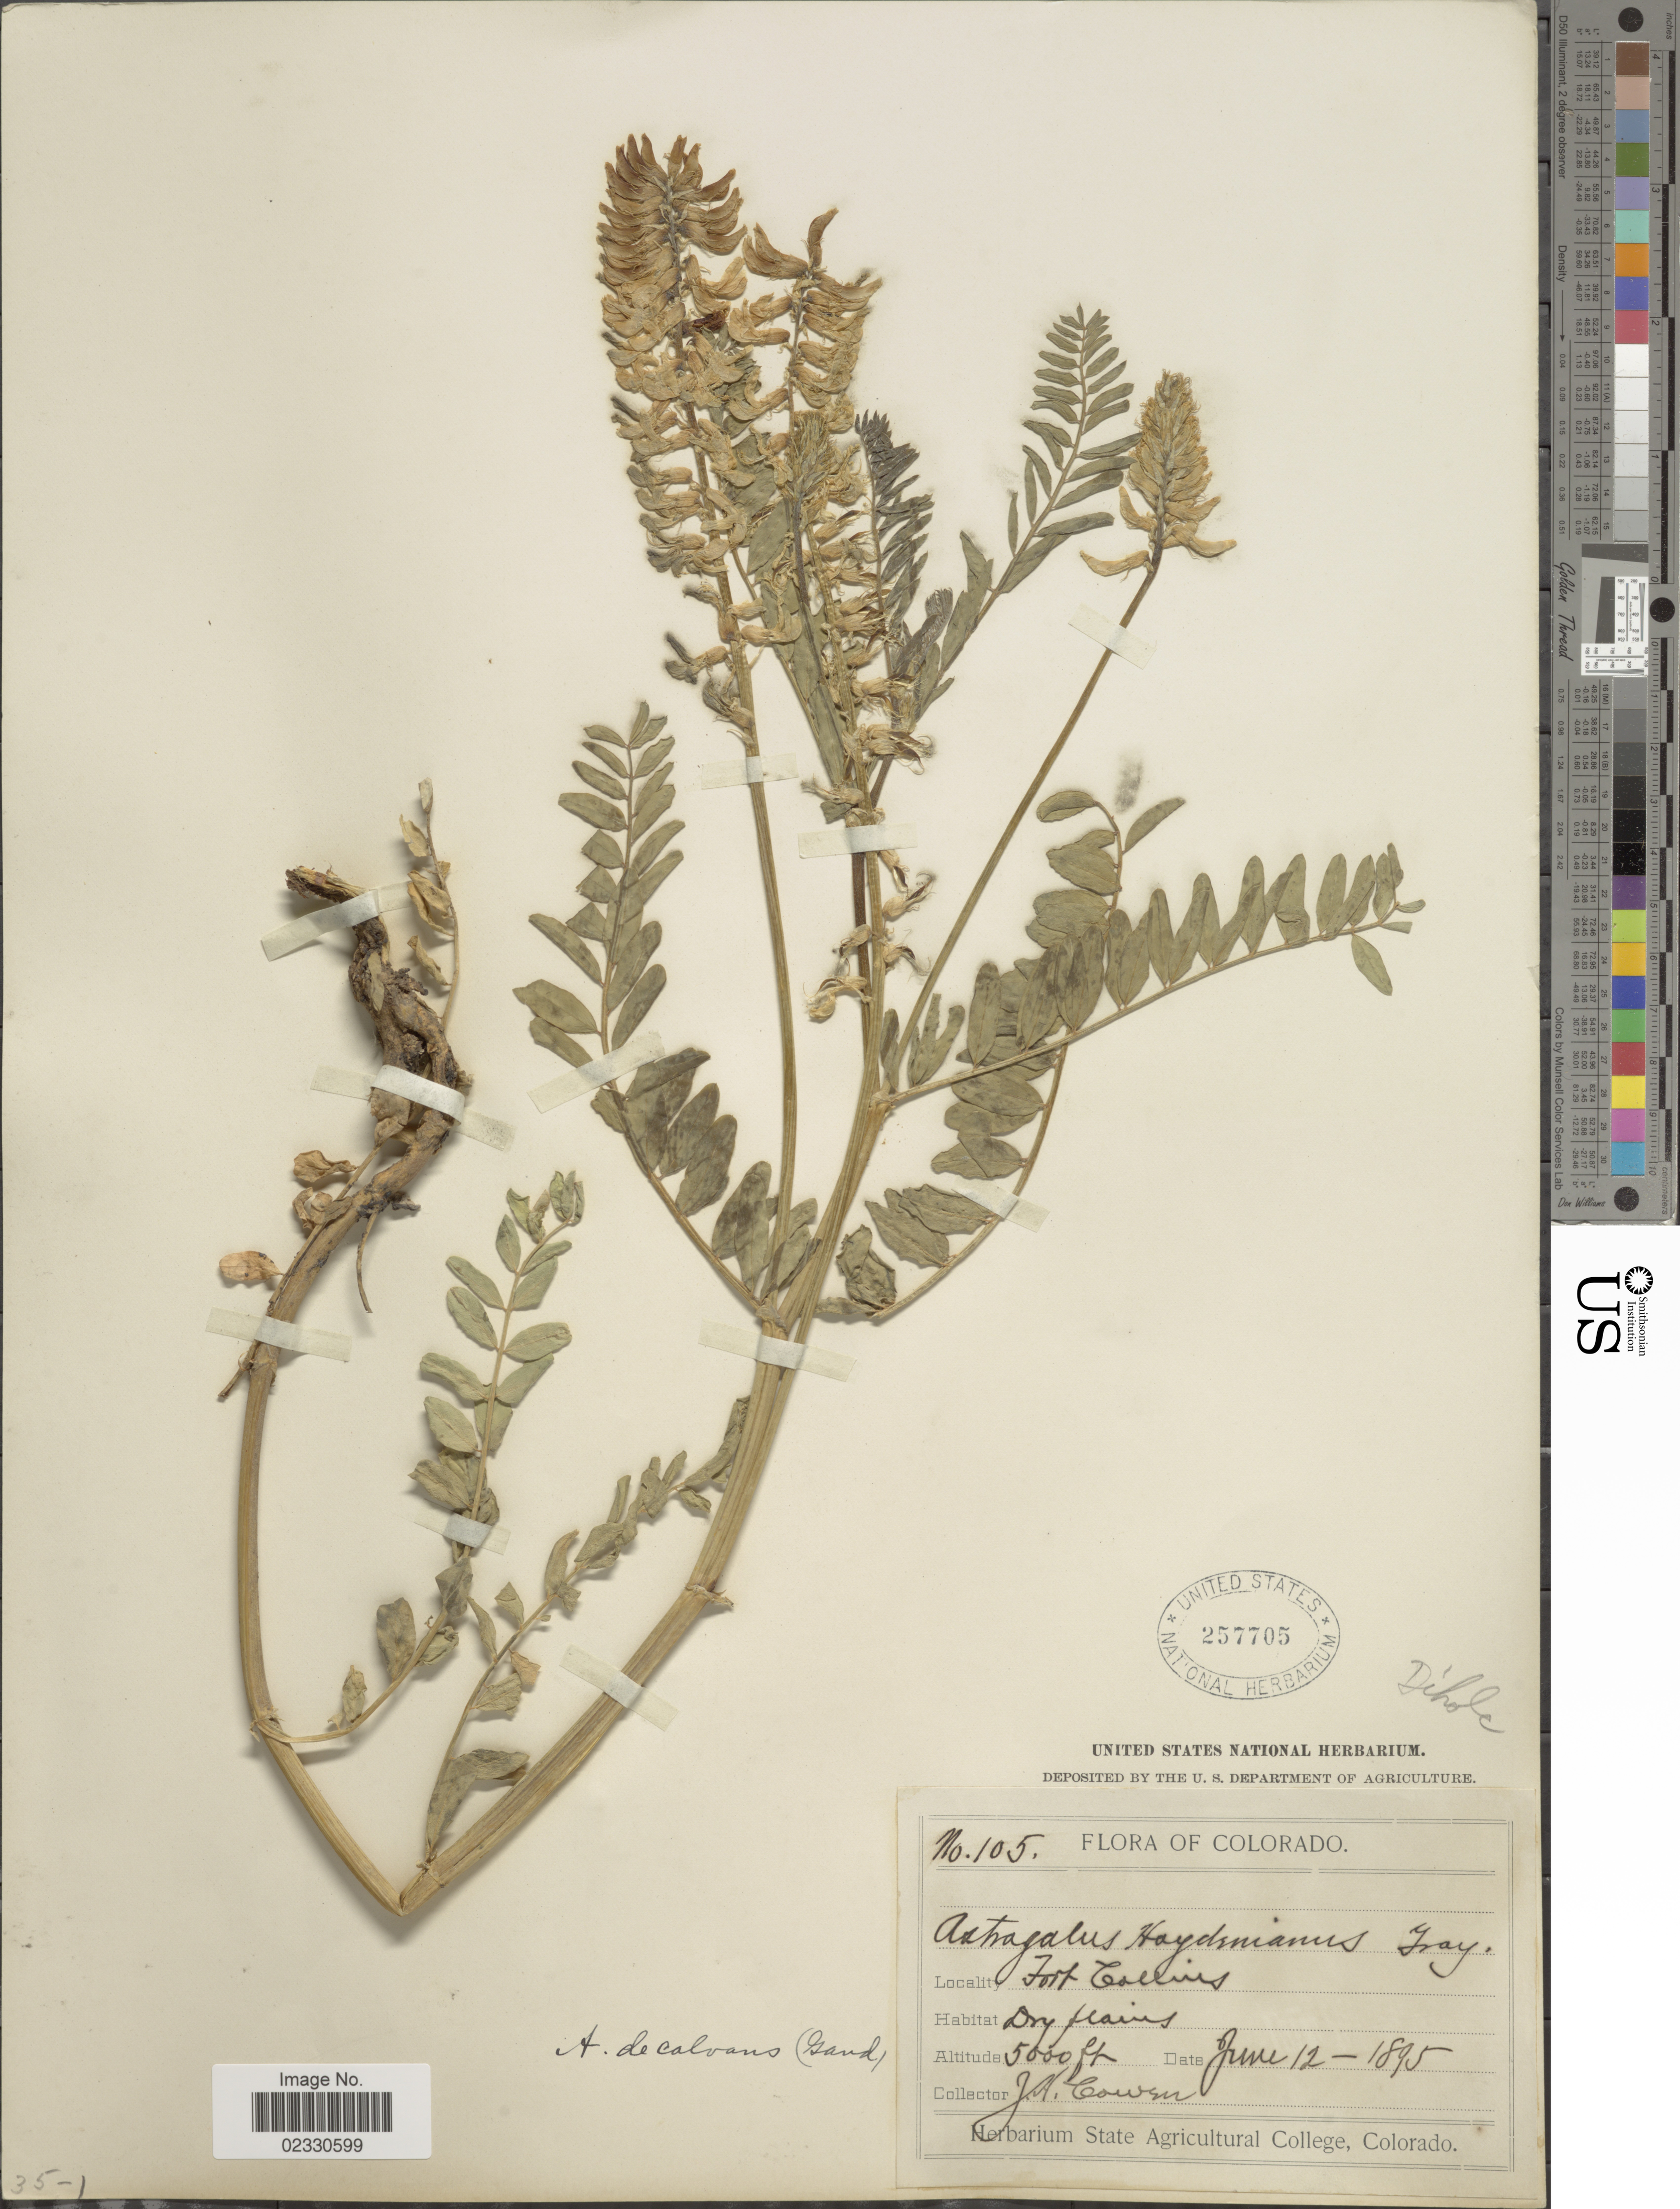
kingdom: Plantae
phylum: Tracheophyta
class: Magnoliopsida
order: Fabales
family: Fabaceae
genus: Astragalus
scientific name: Astragalus decalvans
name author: (Gand.)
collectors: J. H. Cowan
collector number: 105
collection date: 1895-06-12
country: United States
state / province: Colorado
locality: Fort Collins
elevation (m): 1524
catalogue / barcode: US 257705